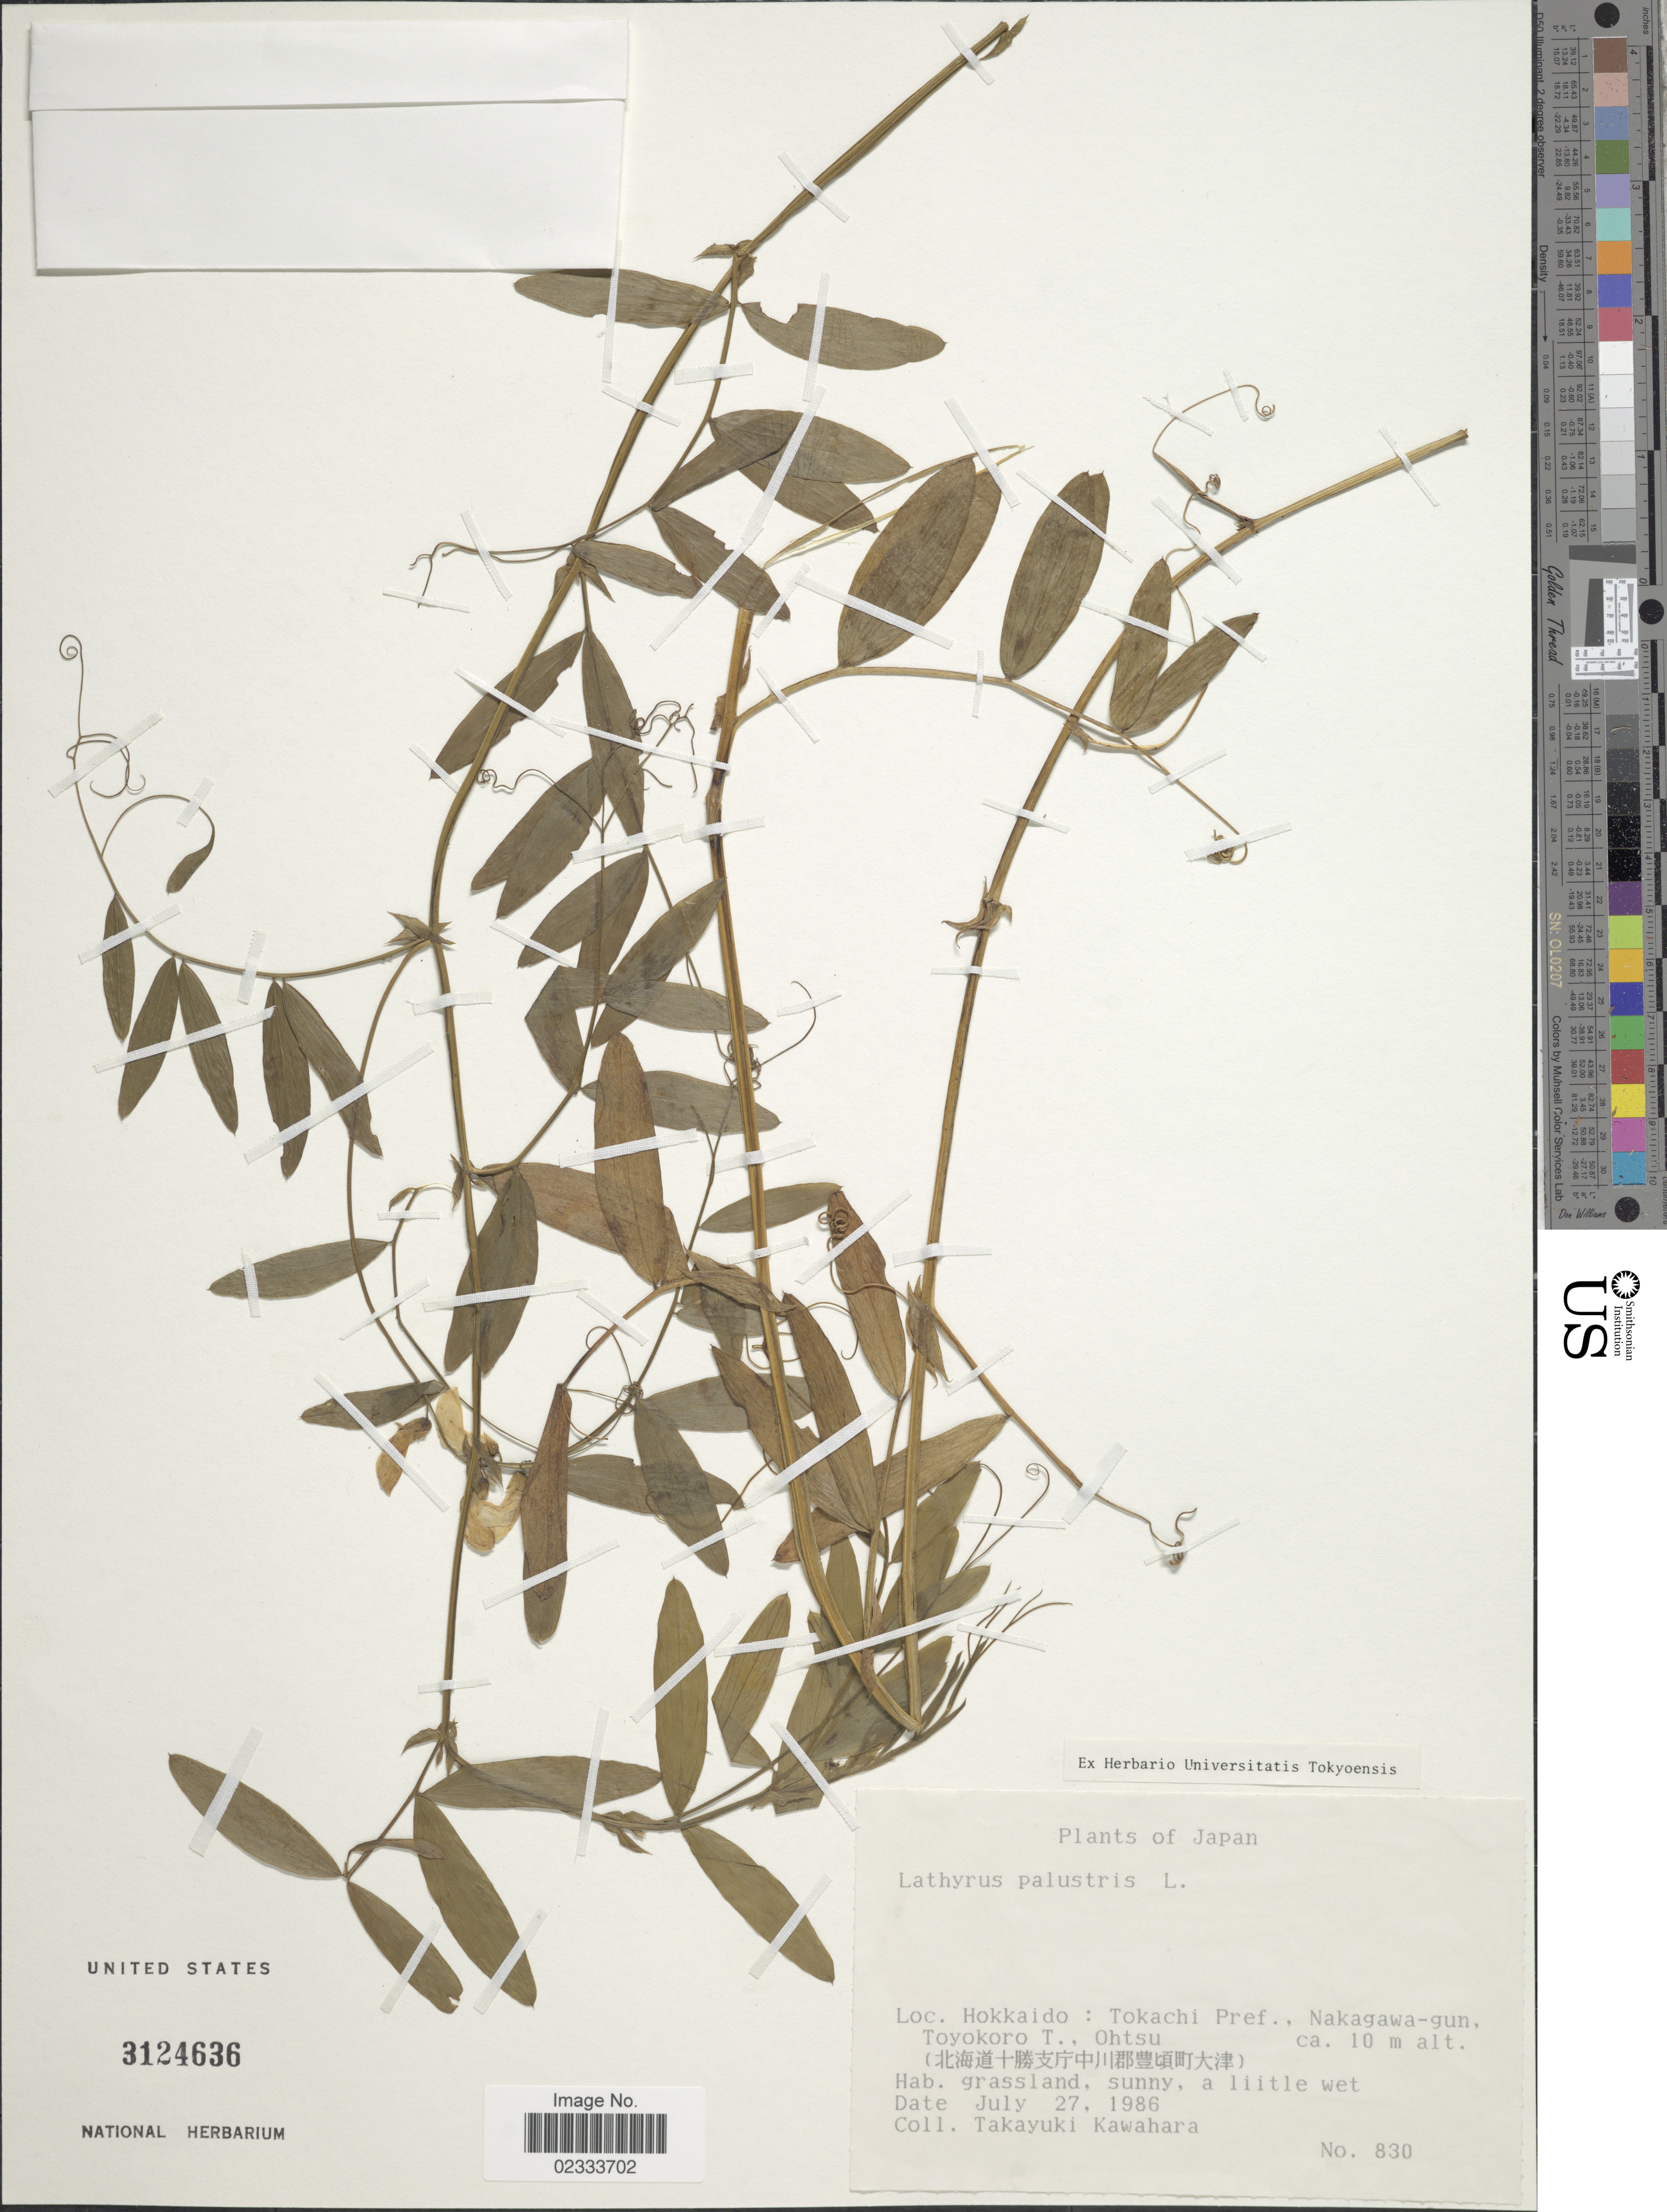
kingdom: Plantae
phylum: Tracheophyta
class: Magnoliopsida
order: Fabales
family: Fabaceae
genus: Lathyrus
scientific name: Lathyrus palustris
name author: L.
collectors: T. Kawahara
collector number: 830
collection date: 1986-07-27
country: Japan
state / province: Hokkaidō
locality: Tokachi Pref., Nakagawa--gun, Toyokoro T., Ohtsu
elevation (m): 10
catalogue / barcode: US 3124636